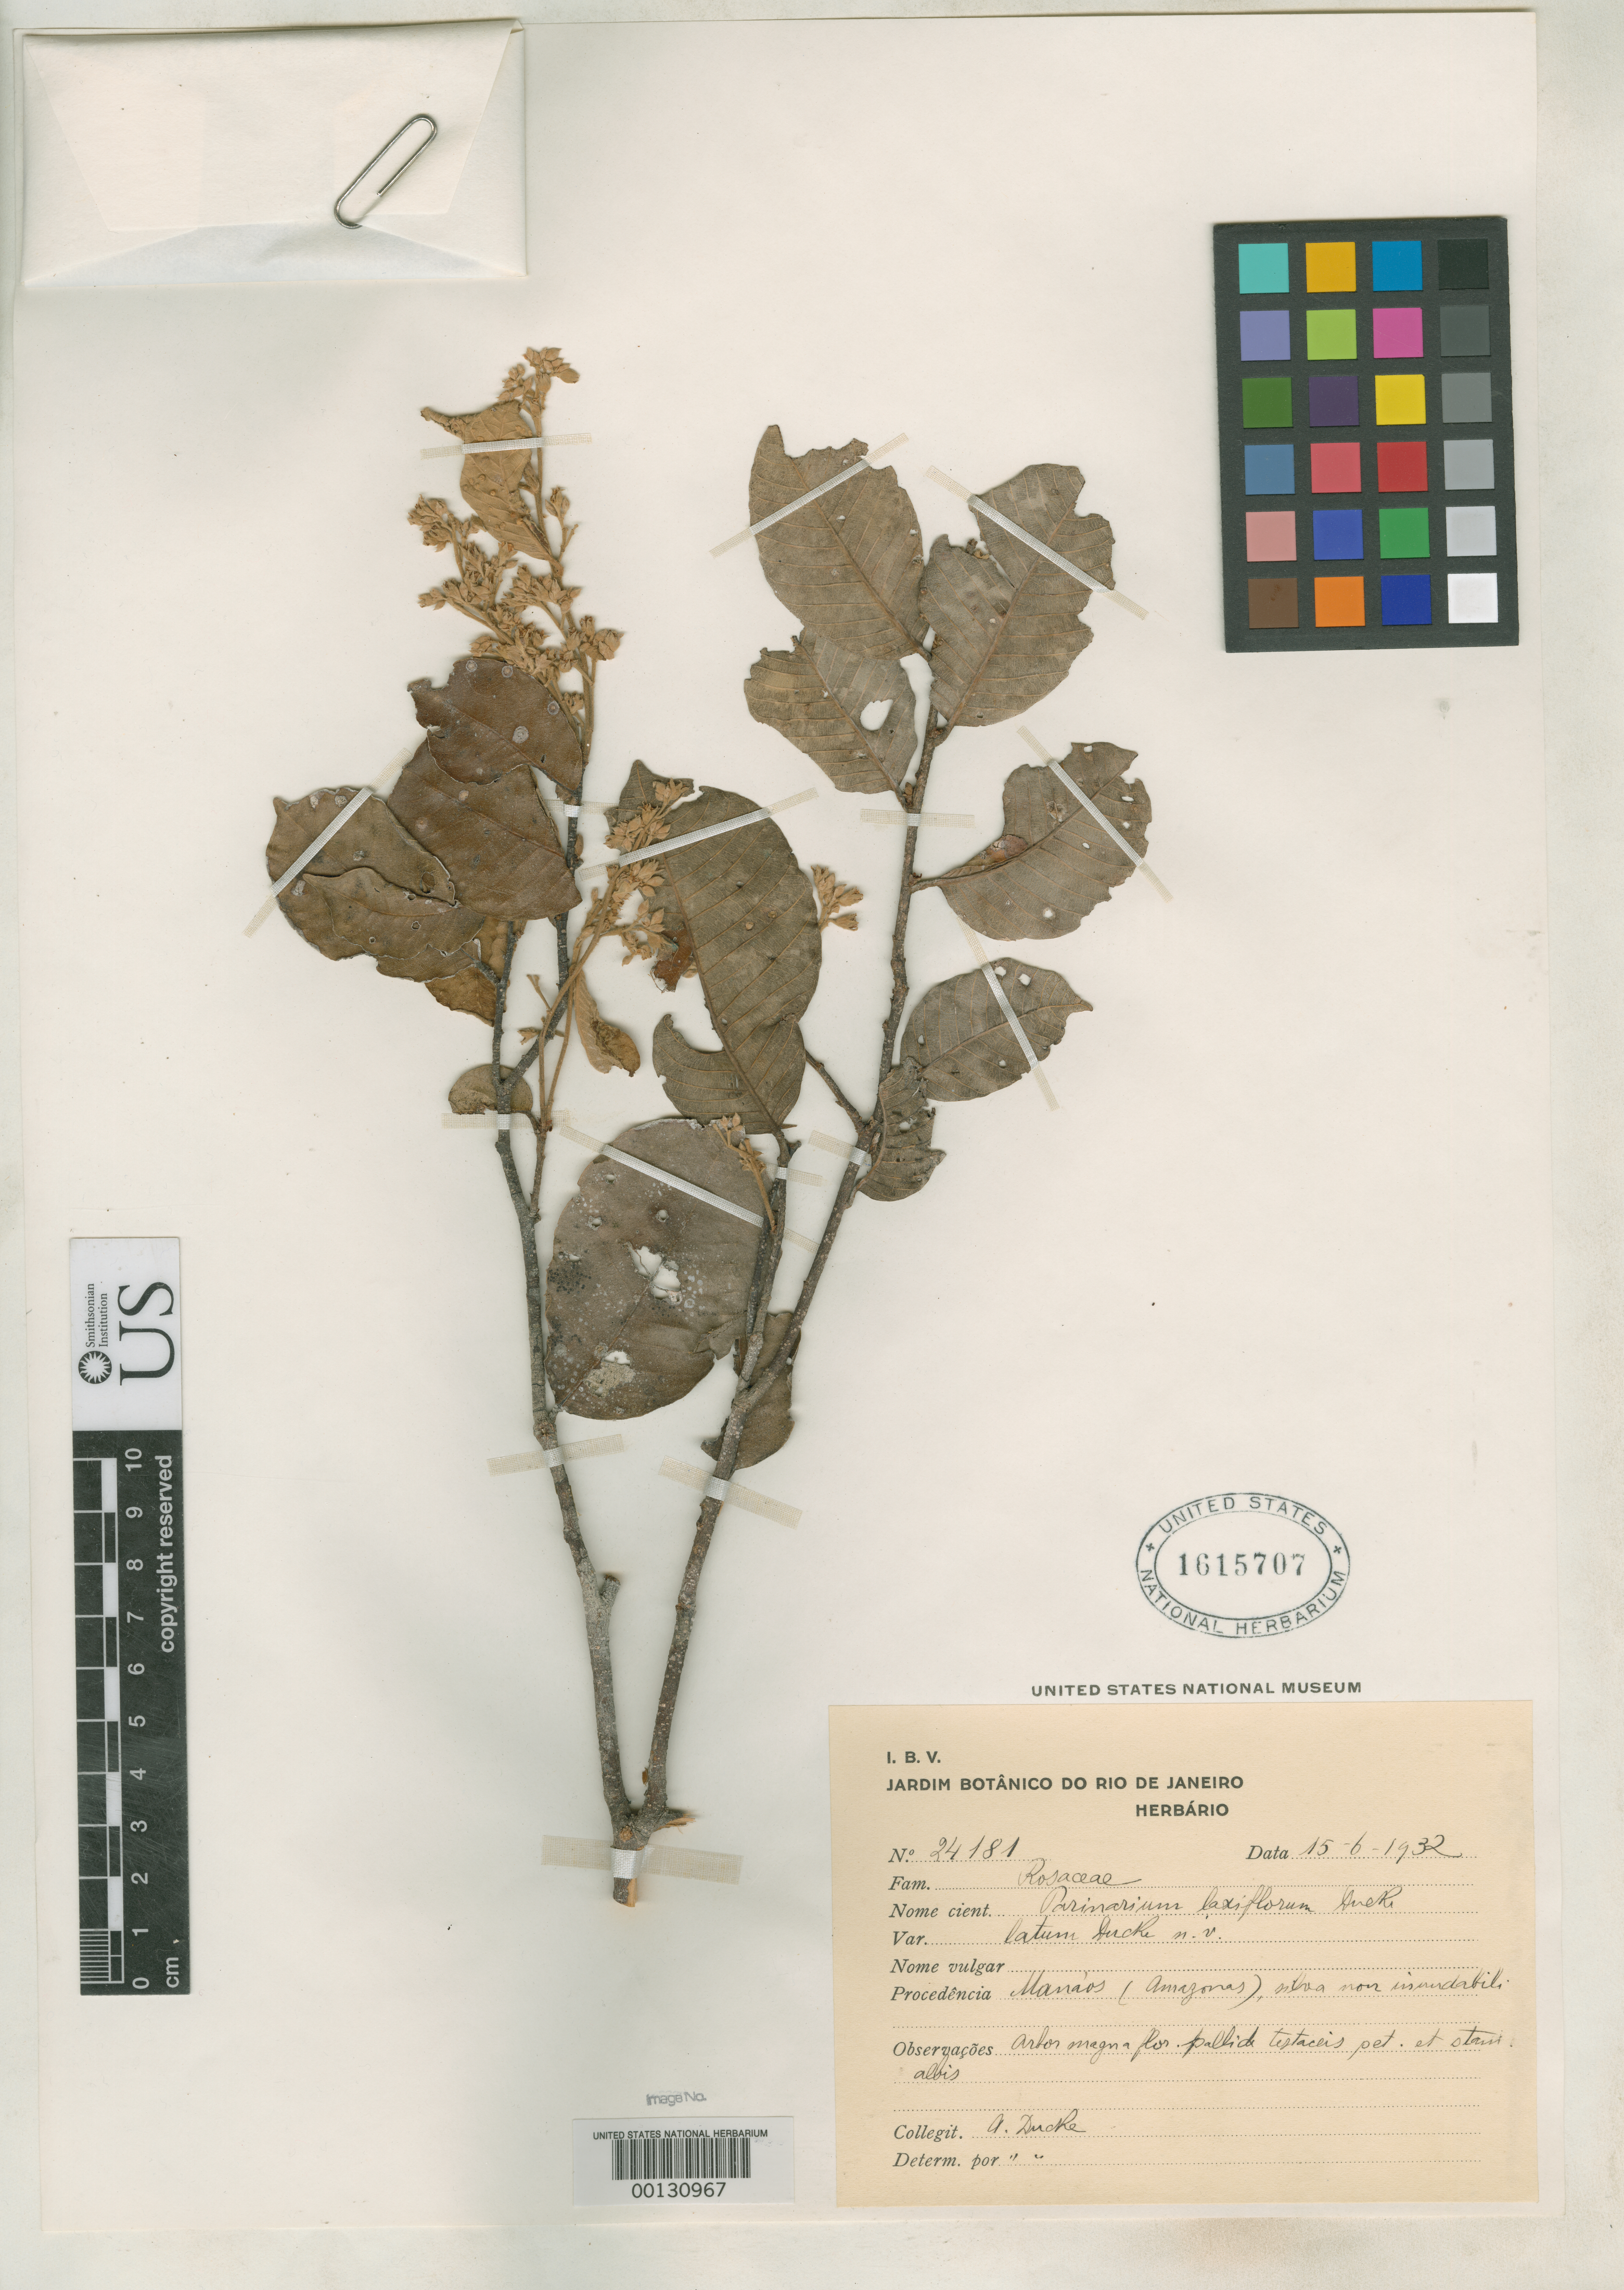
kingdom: Plantae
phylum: Tracheophyta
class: Magnoliopsida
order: Malpighiales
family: Chrysobalanaceae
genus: Parinari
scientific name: Parinari laxiflora var. latum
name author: Ducke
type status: Isotype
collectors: A. Ducke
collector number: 24181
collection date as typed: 15 Jun 1932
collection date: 1932-06-15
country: Brazil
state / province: Amazonas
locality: Near Manaos.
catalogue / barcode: US 1615707